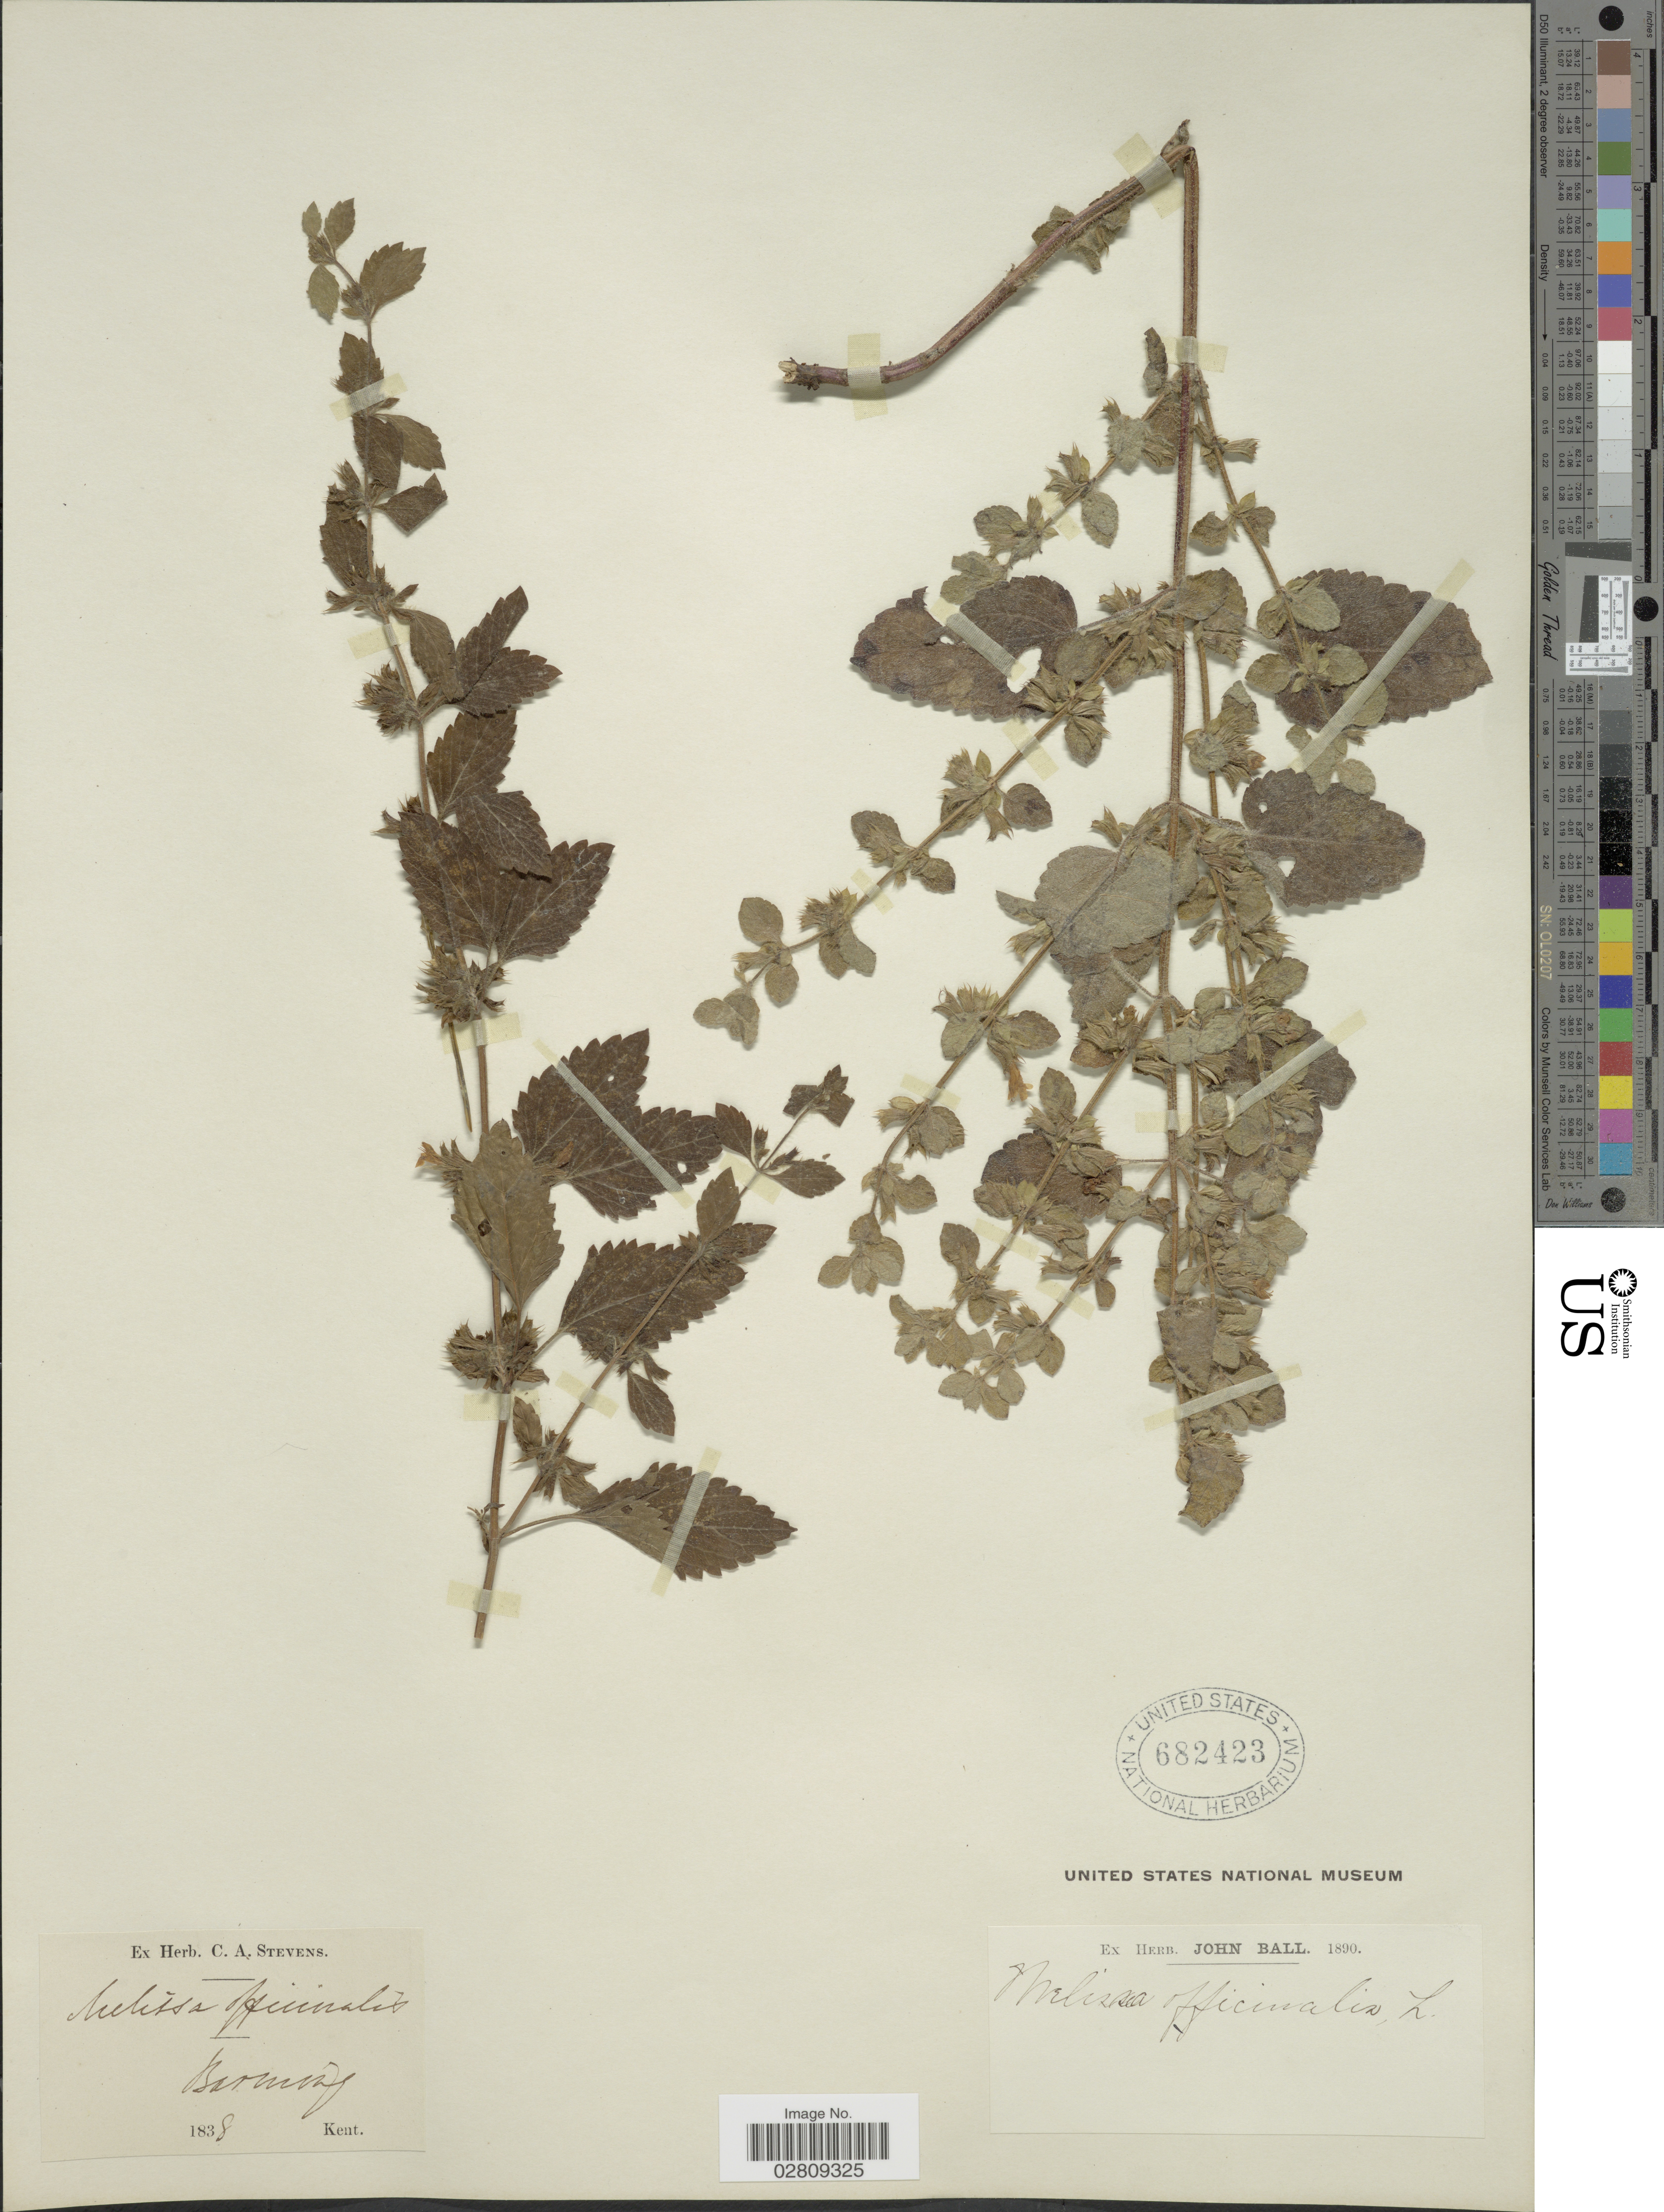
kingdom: Plantae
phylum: Tracheophyta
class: Magnoliopsida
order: Lamiales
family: Lamiaceae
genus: Melissa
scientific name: Melissa officinalis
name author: L.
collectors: Ex herb. C. A. Stevens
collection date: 1838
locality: Barmiz [interpreted]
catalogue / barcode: US 682423